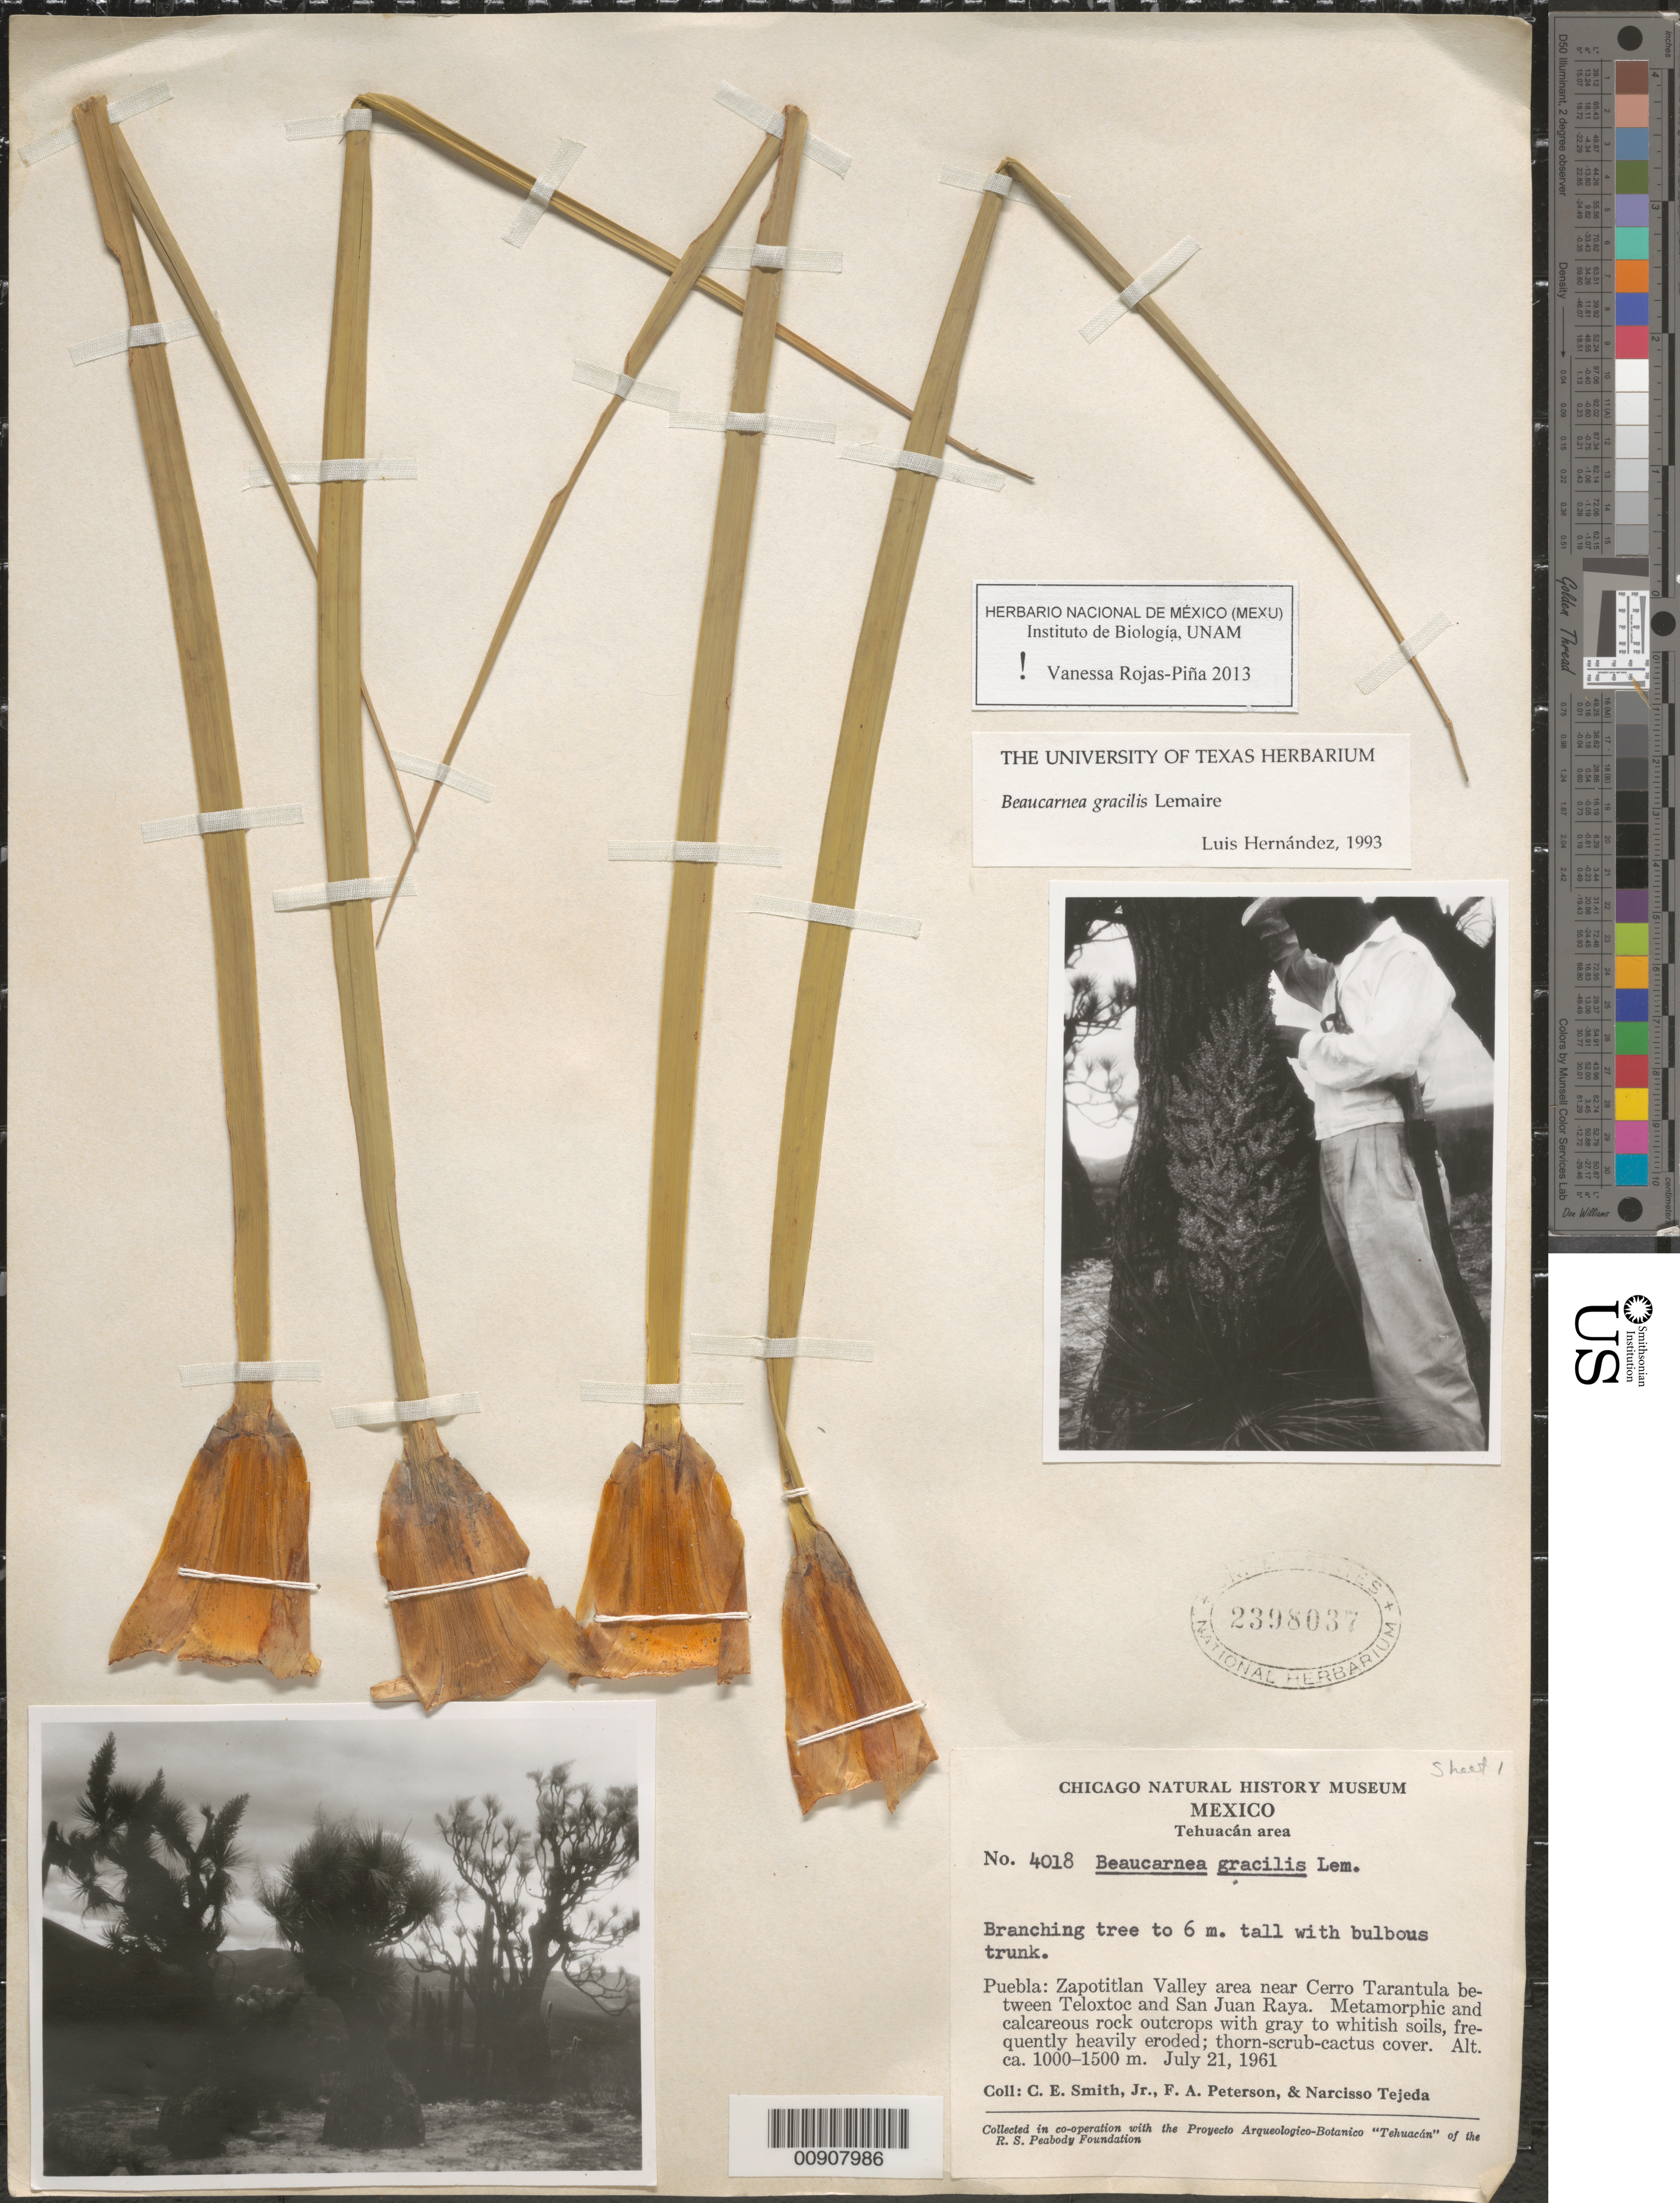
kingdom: Plantae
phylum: Tracheophyta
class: Liliopsida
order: Asparagales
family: Asparagaceae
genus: Beaucarnea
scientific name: Beaucarnea gracilis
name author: Lem.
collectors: C. E. Smith Jr., F. A. Peterson & N. Tejeda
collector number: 4018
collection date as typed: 21 Jul 1961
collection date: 1961-07-21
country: Mexico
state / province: Puebla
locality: Puebla: Zapotitlan Valley area near Cerro Tarantula between Teloxtoc and San Juan Raya.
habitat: Metamorphic and calcareous rock outcrops with gray to whitish soils, frequently heavily eroded; thorn-scrub-cactus cover.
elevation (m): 1500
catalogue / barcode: US 2398037